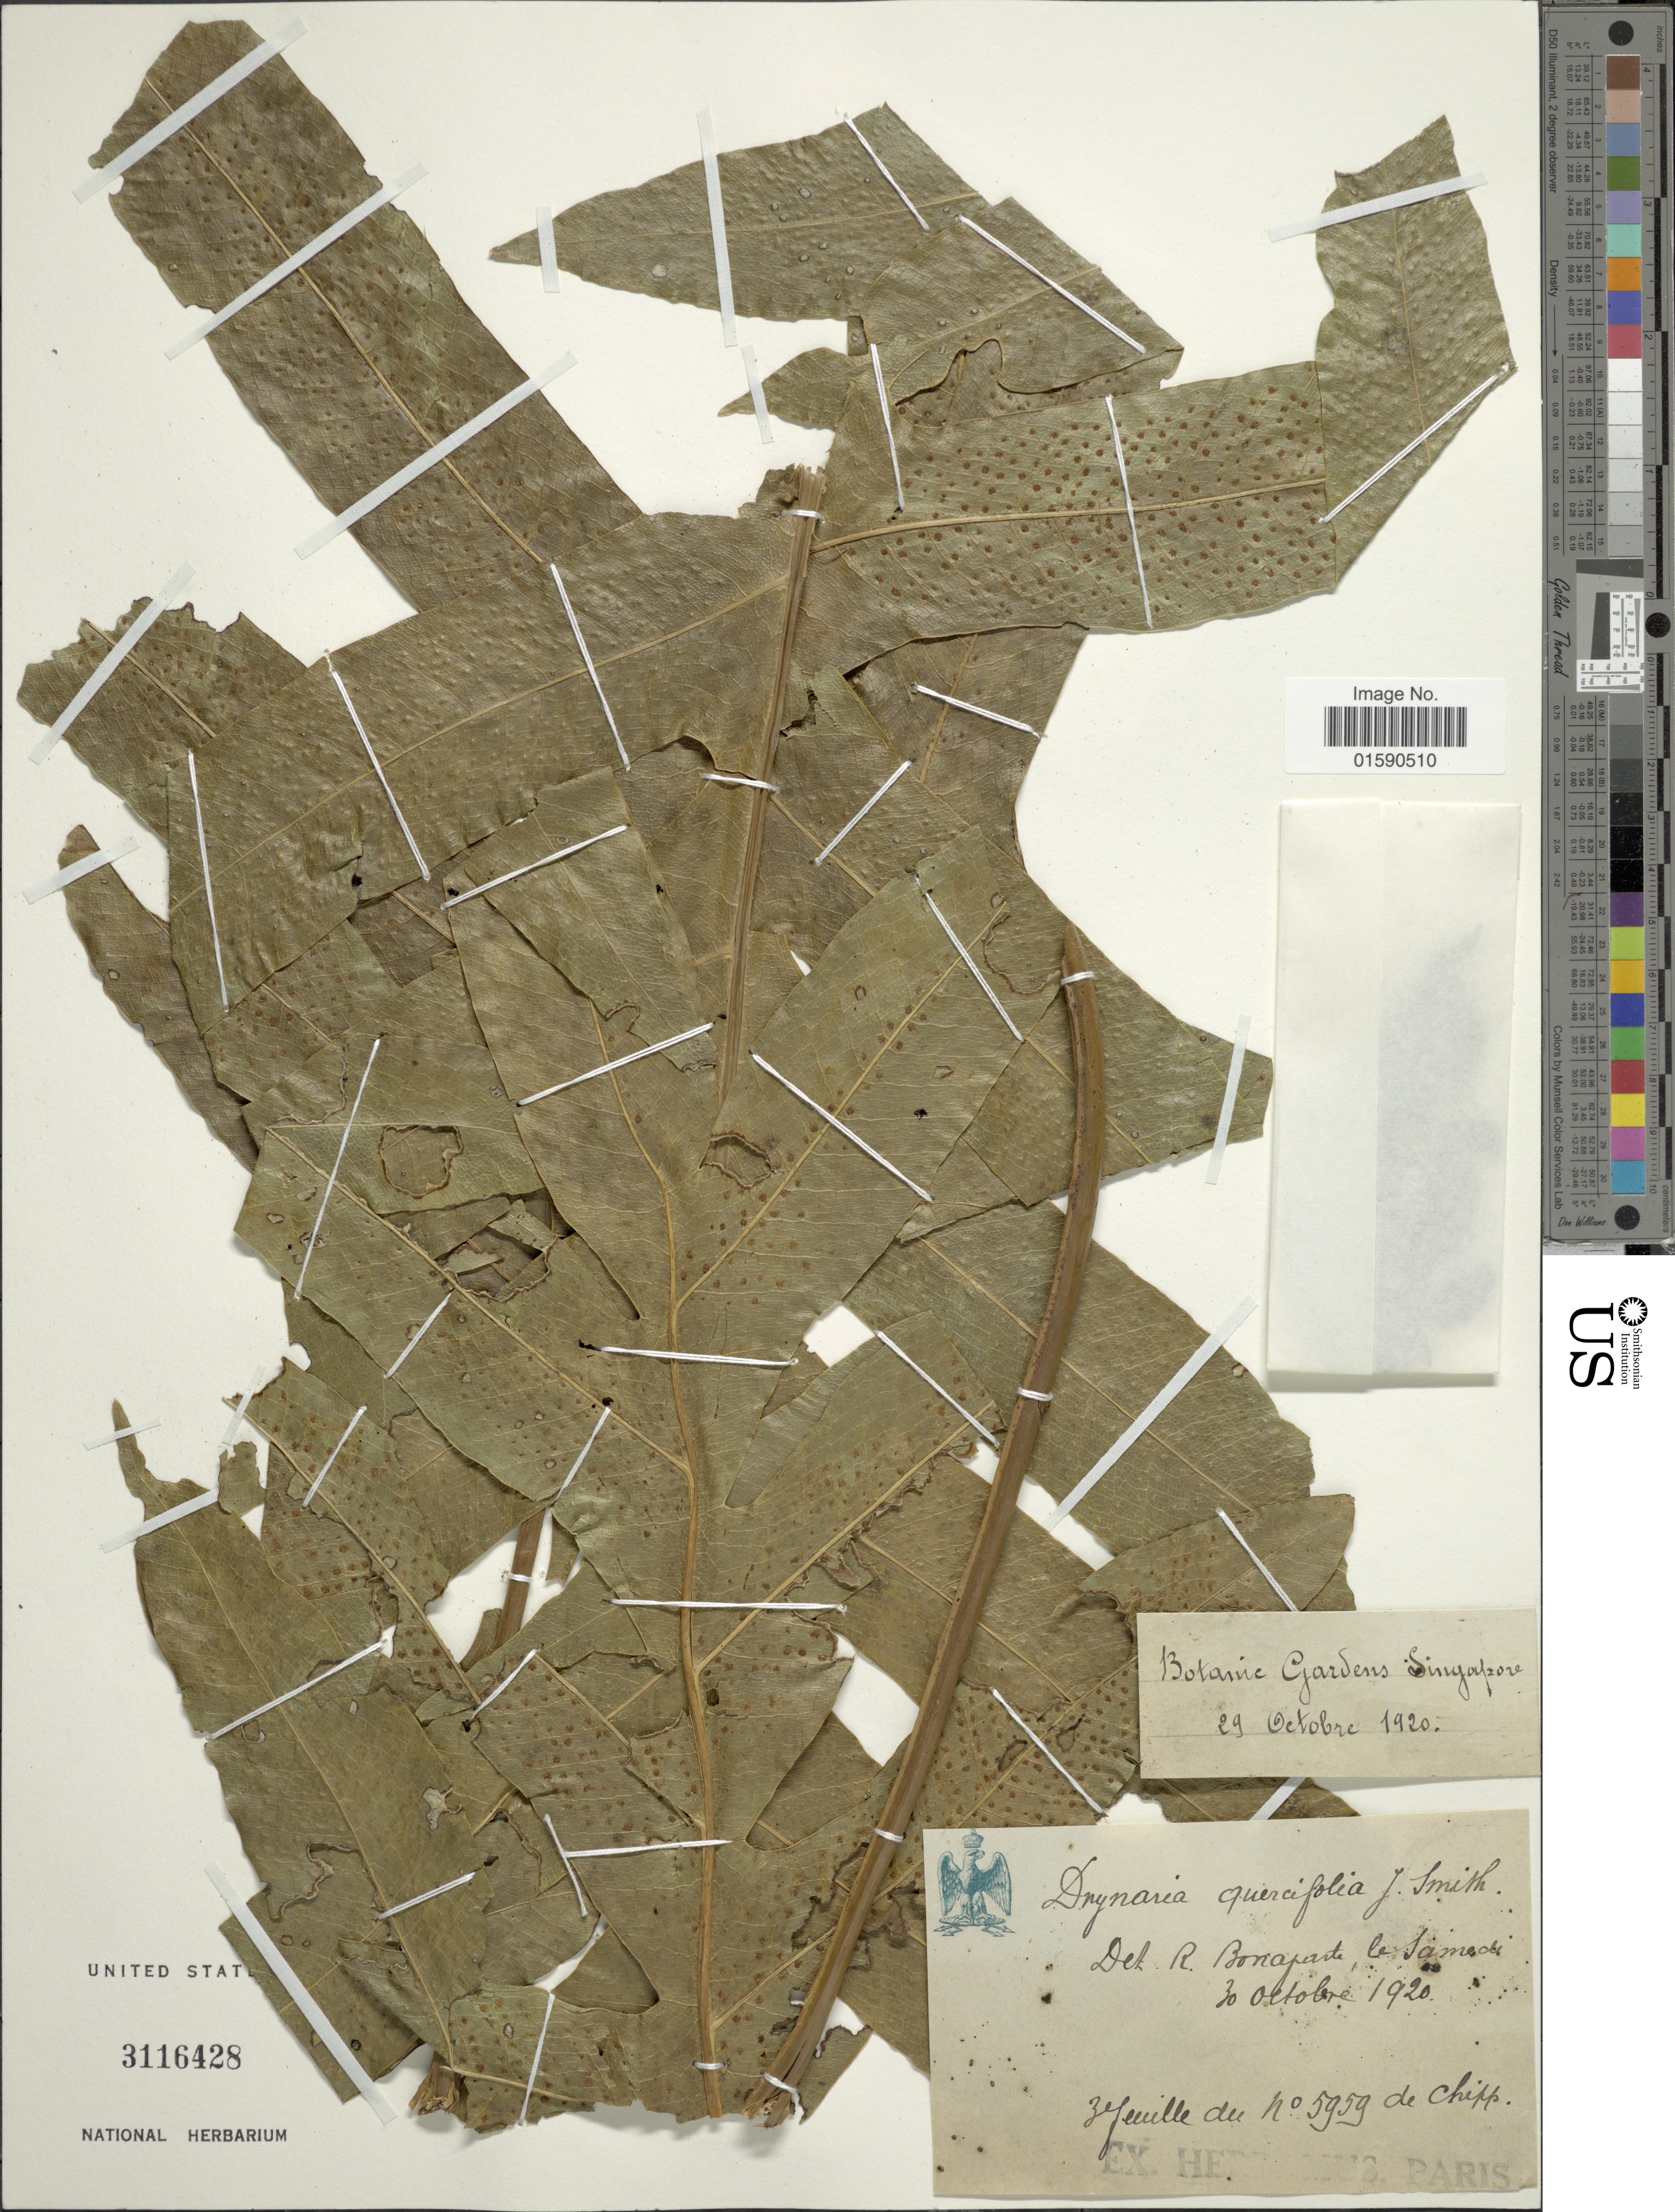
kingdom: Plantae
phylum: Tracheophyta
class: Polypodiopsida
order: Polypodiales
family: Polypodiaceae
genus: Drynaria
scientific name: Drynaria quercifolia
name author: (L.) J. Sm.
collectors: ex herb. Mus. Paris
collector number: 5959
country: Singapore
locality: De chipp [interpreted]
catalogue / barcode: US 3116428